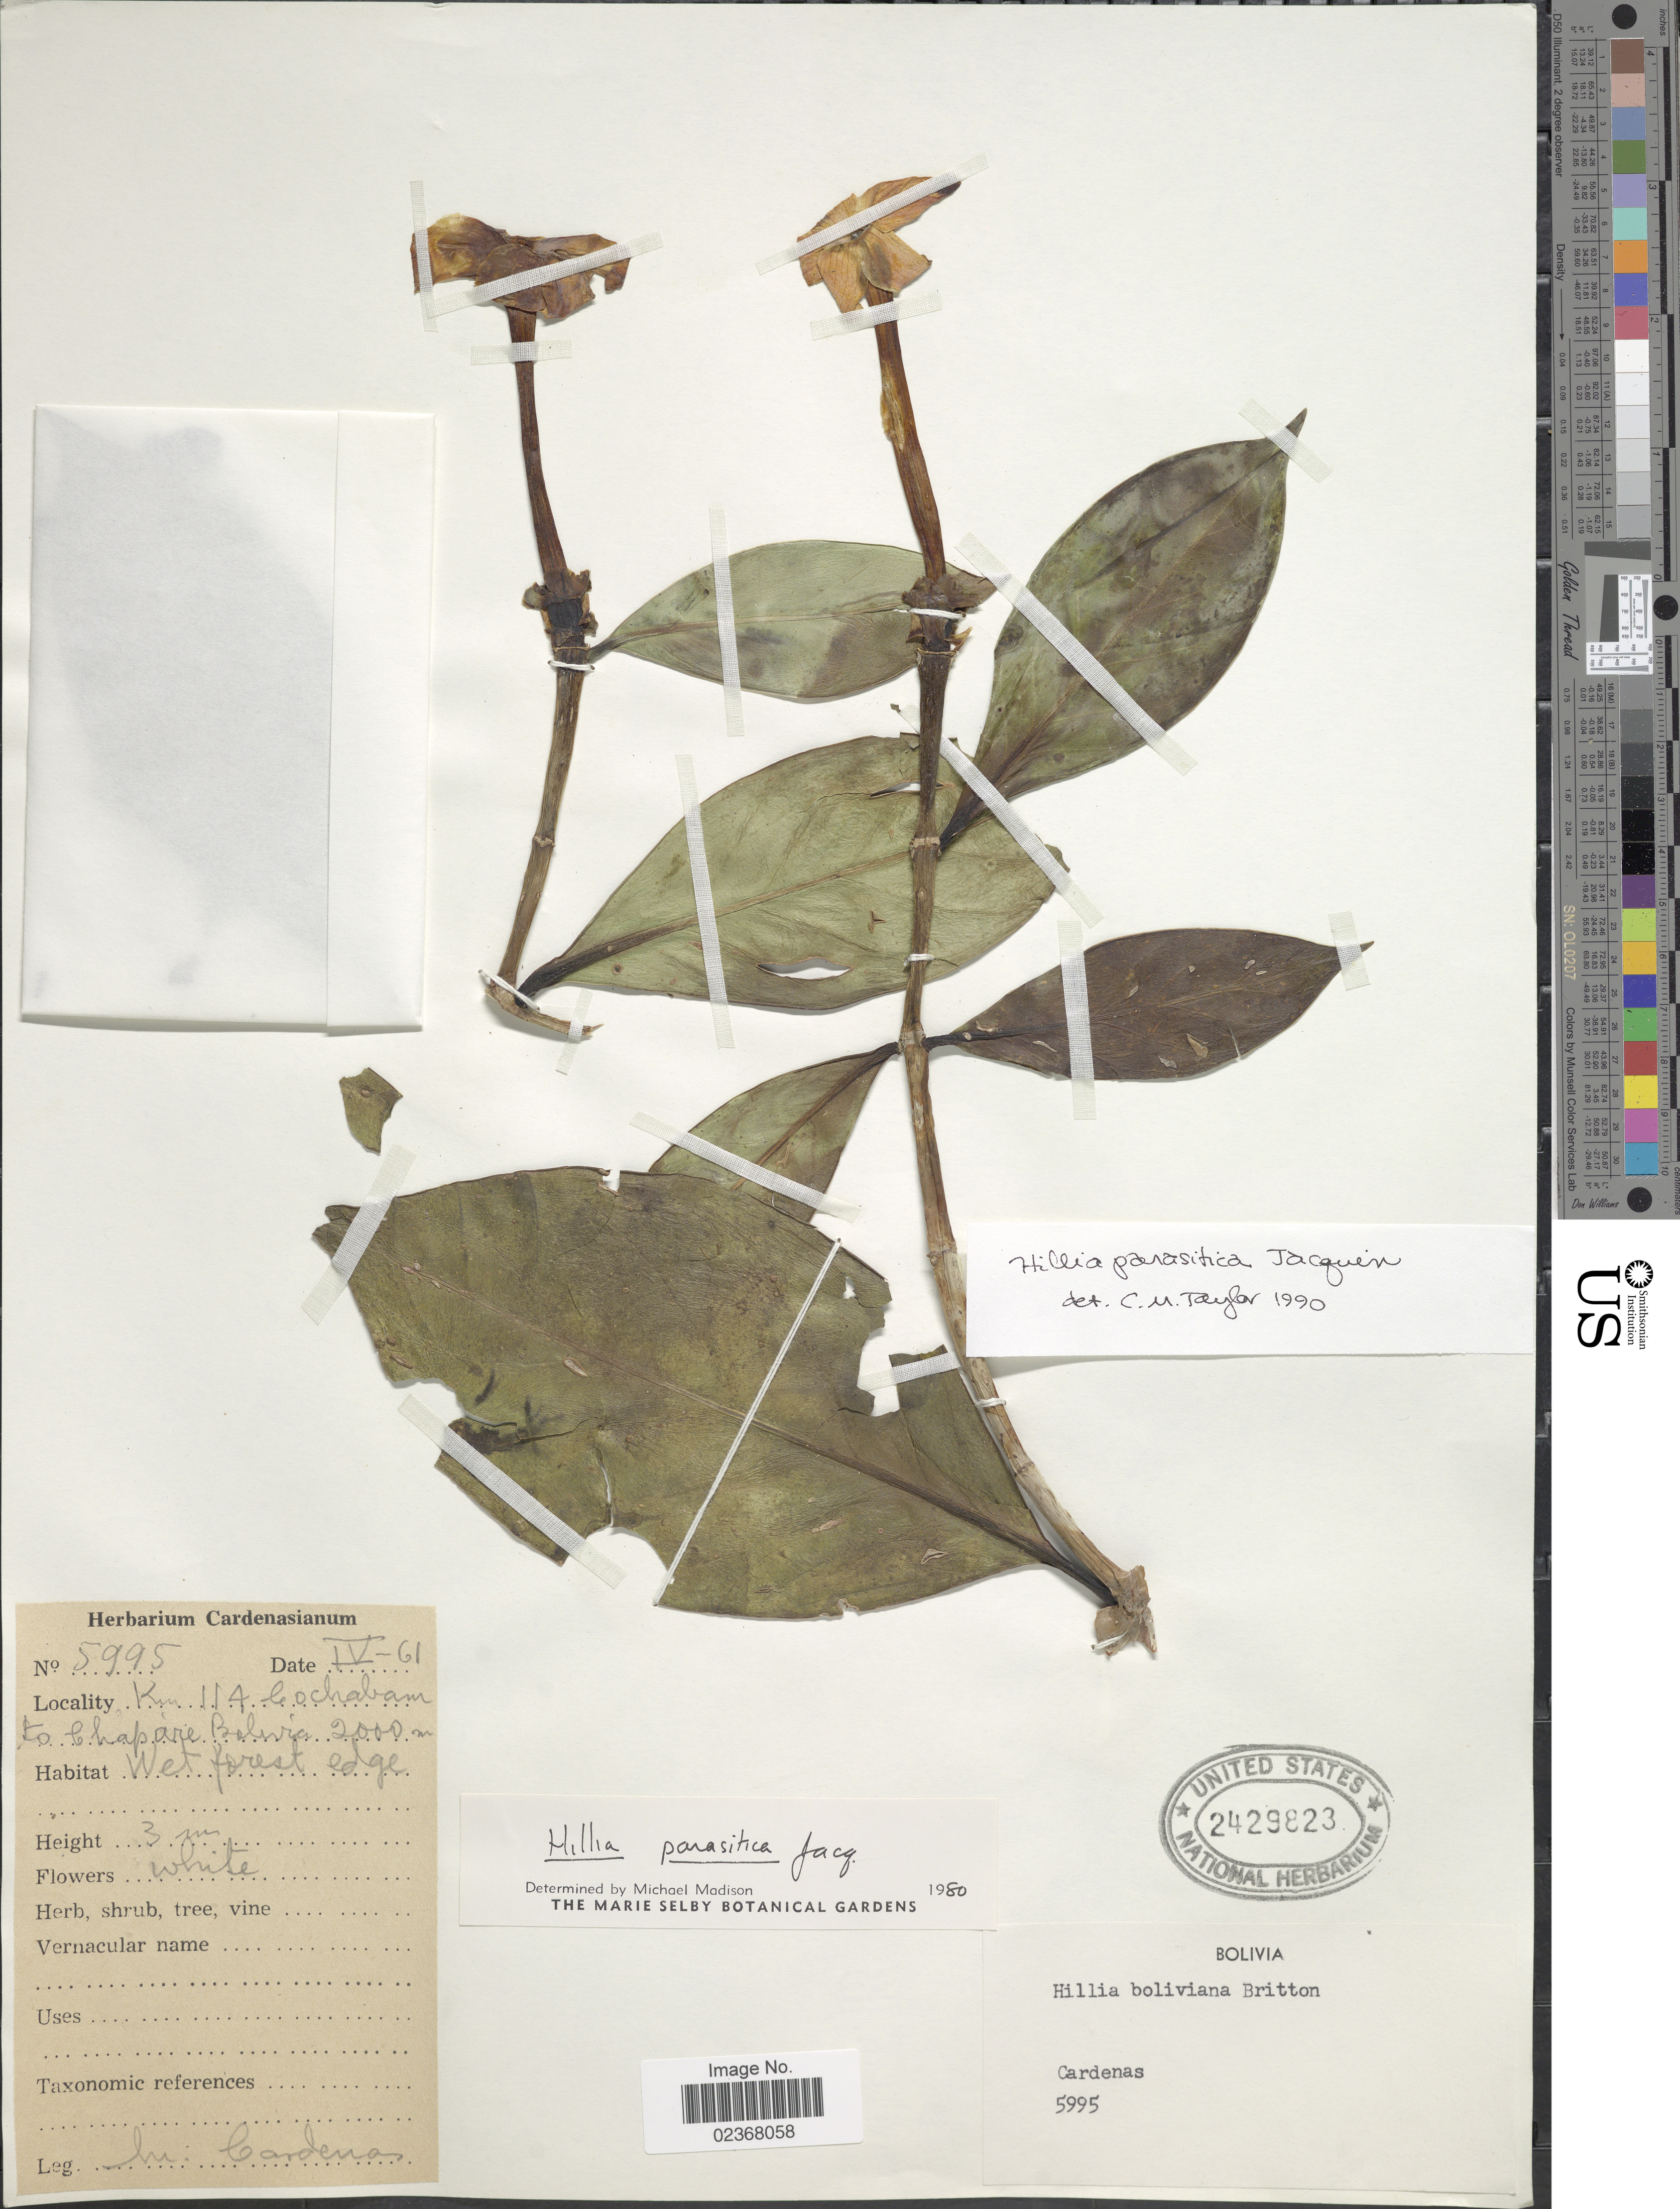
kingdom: Plantae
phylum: Tracheophyta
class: Magnoliopsida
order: Gentianales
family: Rubiaceae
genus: Hillia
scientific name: Hillia parasitica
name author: Jacq.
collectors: M. Cárdenas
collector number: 5995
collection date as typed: Transcribed d/m/y: /4/61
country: Bolivia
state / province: Cochabamba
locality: Km 114 Cochabamba to Chapare, Bolivia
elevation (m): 2000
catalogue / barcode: US 2429823